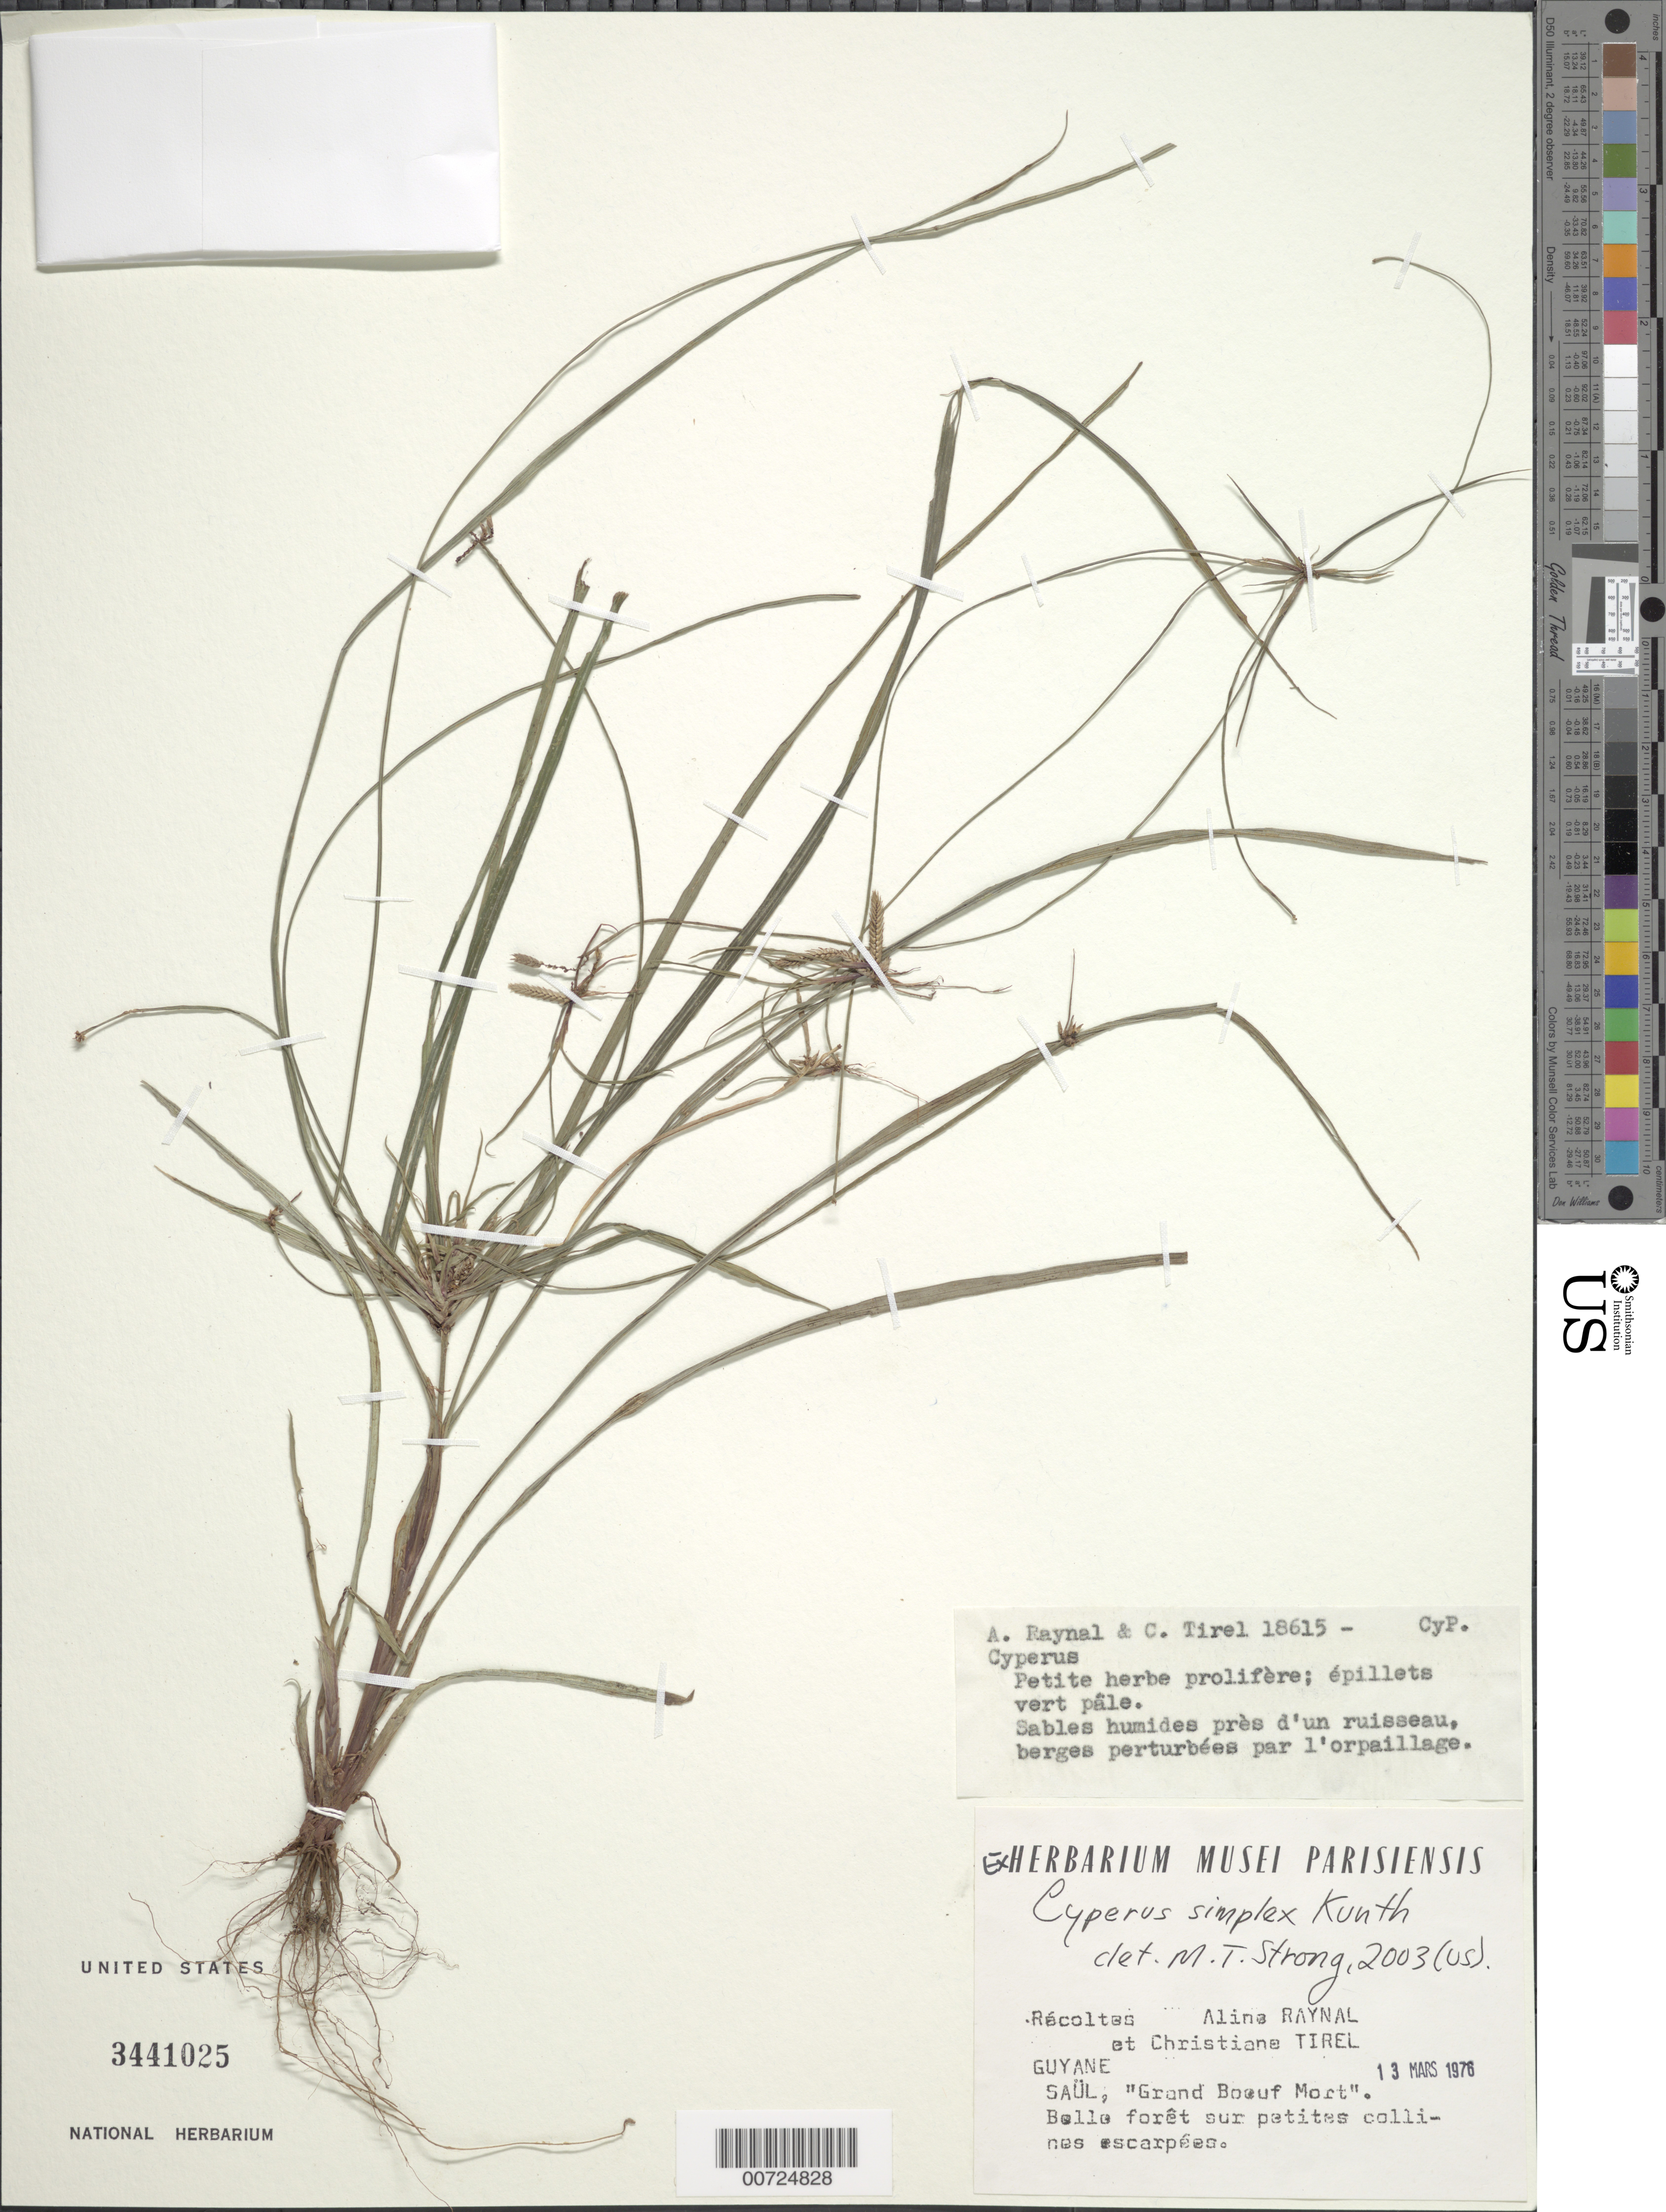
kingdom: Plantae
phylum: Tracheophyta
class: Liliopsida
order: Poales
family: Cyperaceae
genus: Cyperus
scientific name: Cyperus simplex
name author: Kunth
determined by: Strong, M. T., (US), Smithsonian Institution - National Museum of Natural History (UNITED STATES)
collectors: A. M. Raynal & C. Tirel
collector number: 18615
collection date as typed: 13-Mar-76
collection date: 1976-03-13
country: French Guiana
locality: Saül, Grand Boeuf Mort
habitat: Sables humides près d'un ruisseu, berges perturbées par l'orpaillage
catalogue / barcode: US 3441025